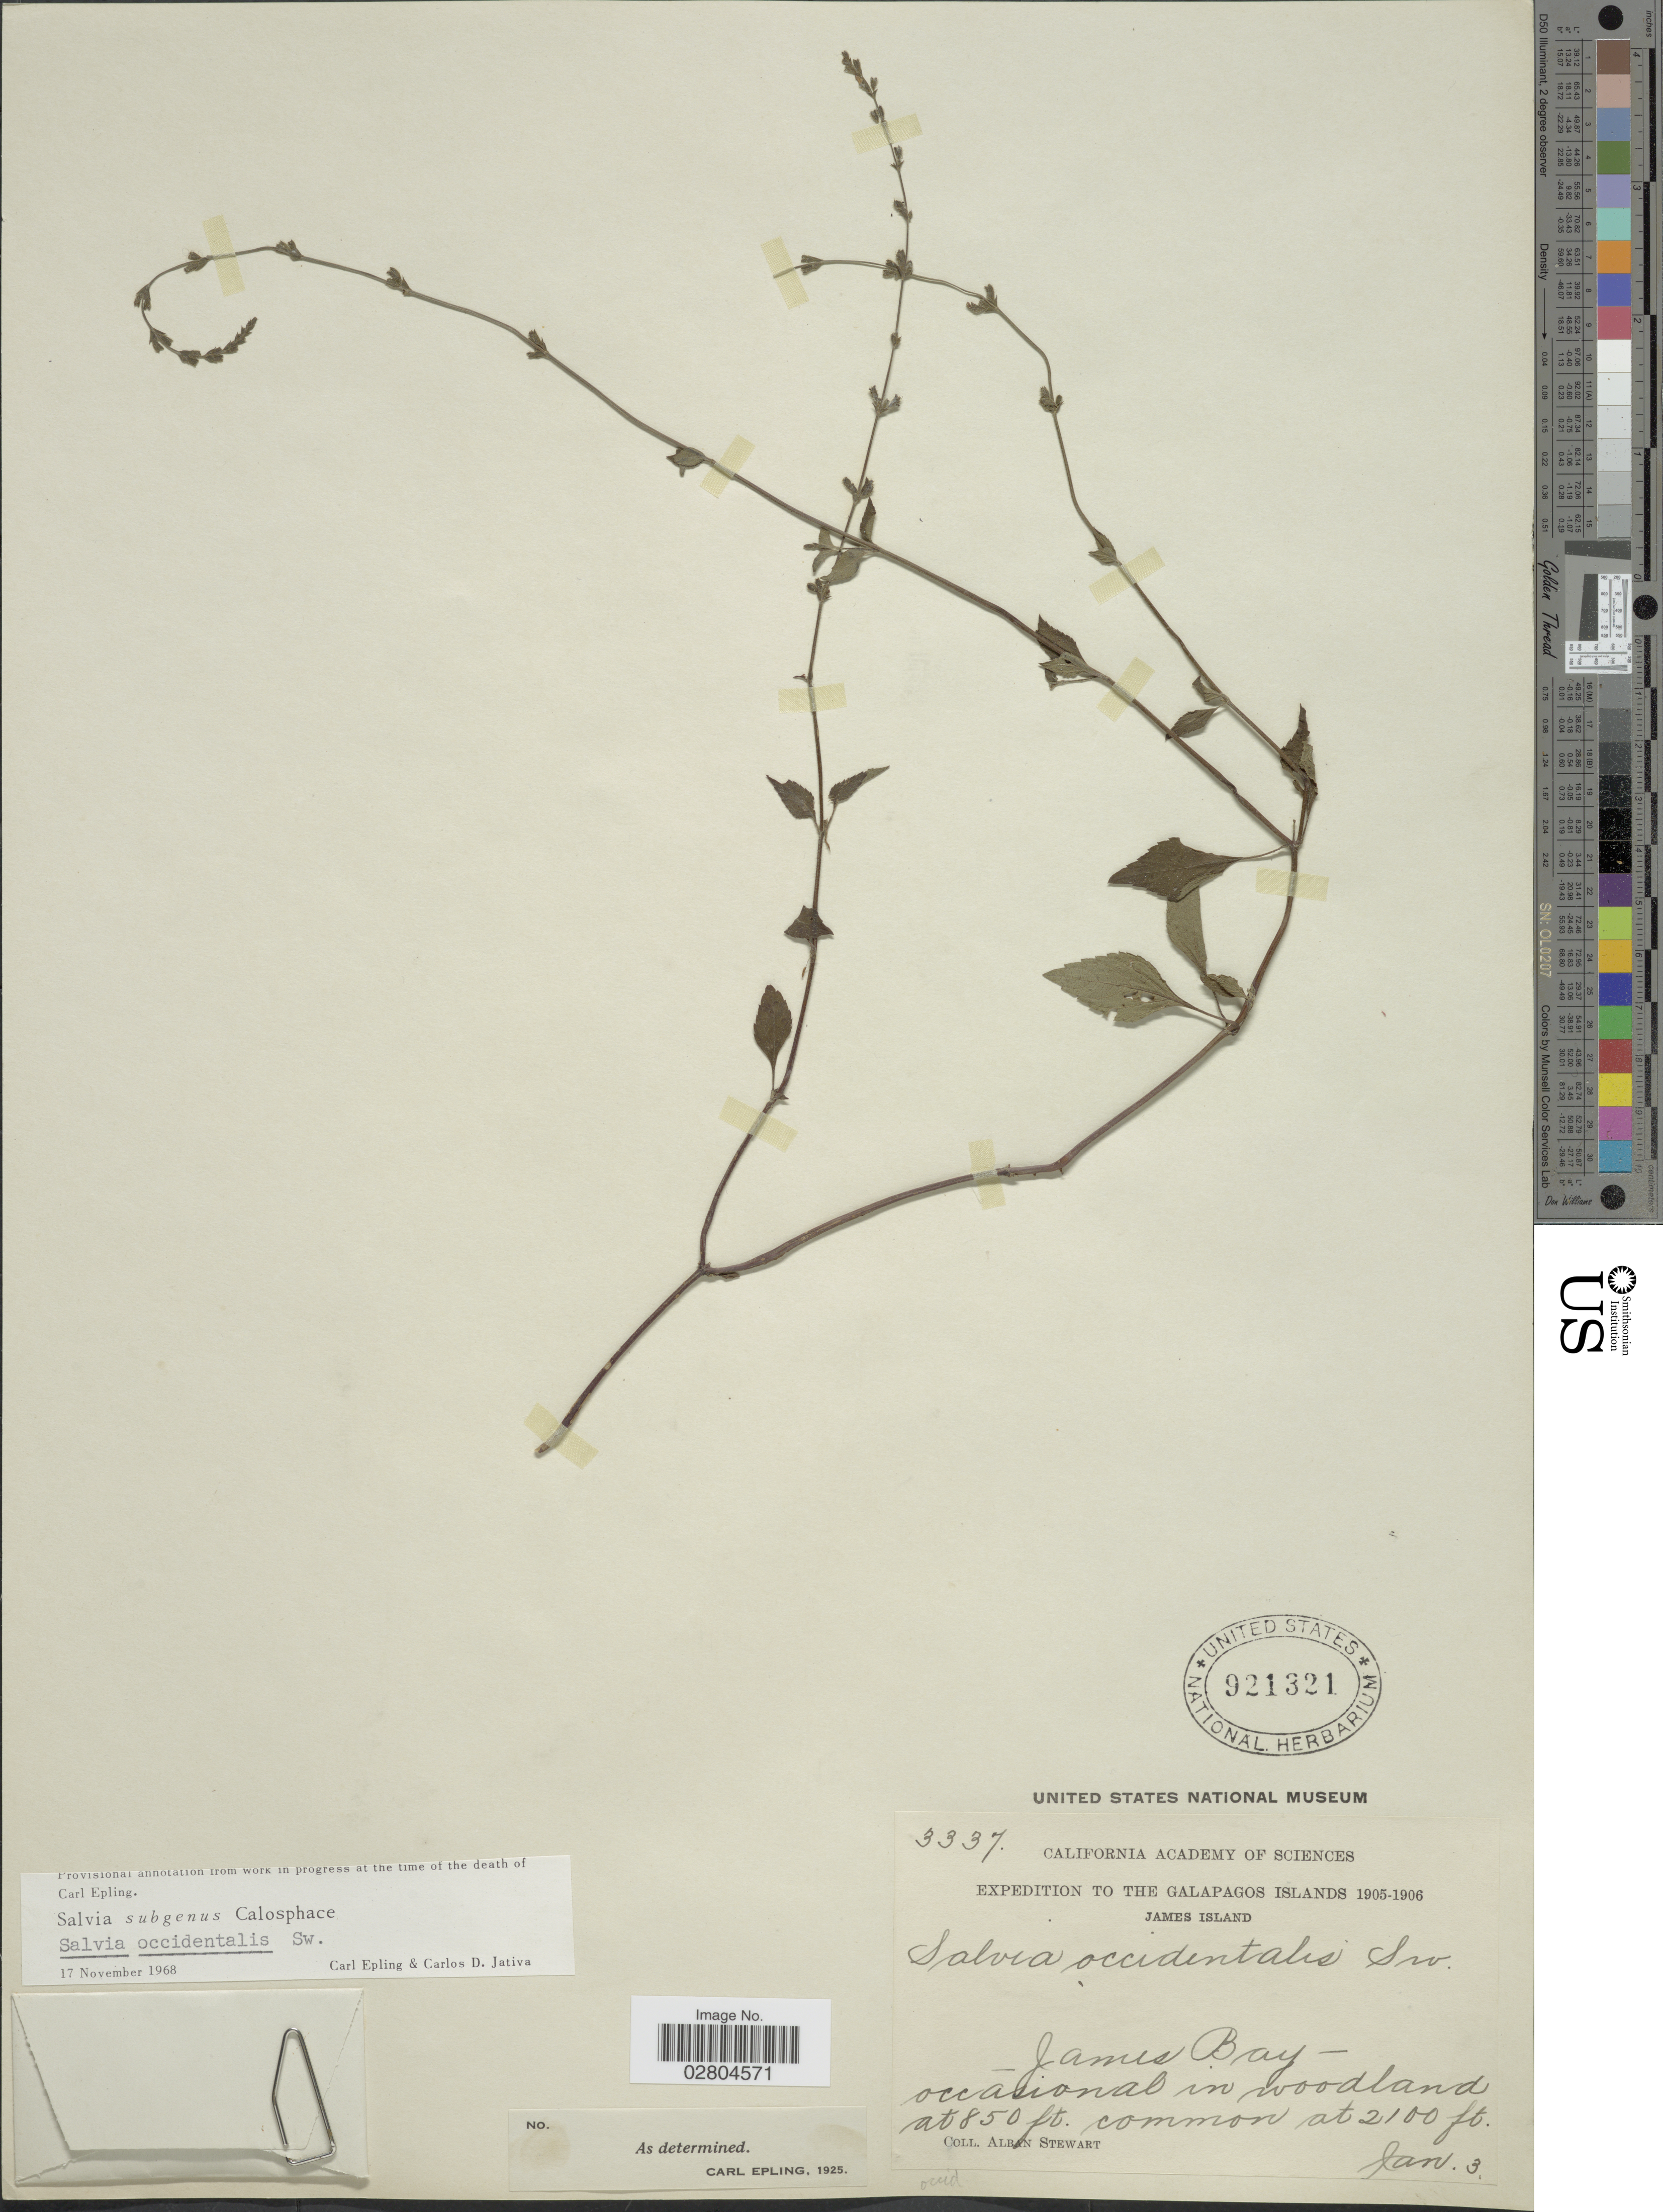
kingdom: Plantae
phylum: Tracheophyta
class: Magnoliopsida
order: Lamiales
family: Lamiaceae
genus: Salvia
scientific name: Salvia occidentalis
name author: Sw.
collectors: A. Stewart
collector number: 3337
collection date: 1905-01-03/1906-01-03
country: Ecuador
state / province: Colón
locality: The Galapagos Islands. James Island. James Bay.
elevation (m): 259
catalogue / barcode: US 921321